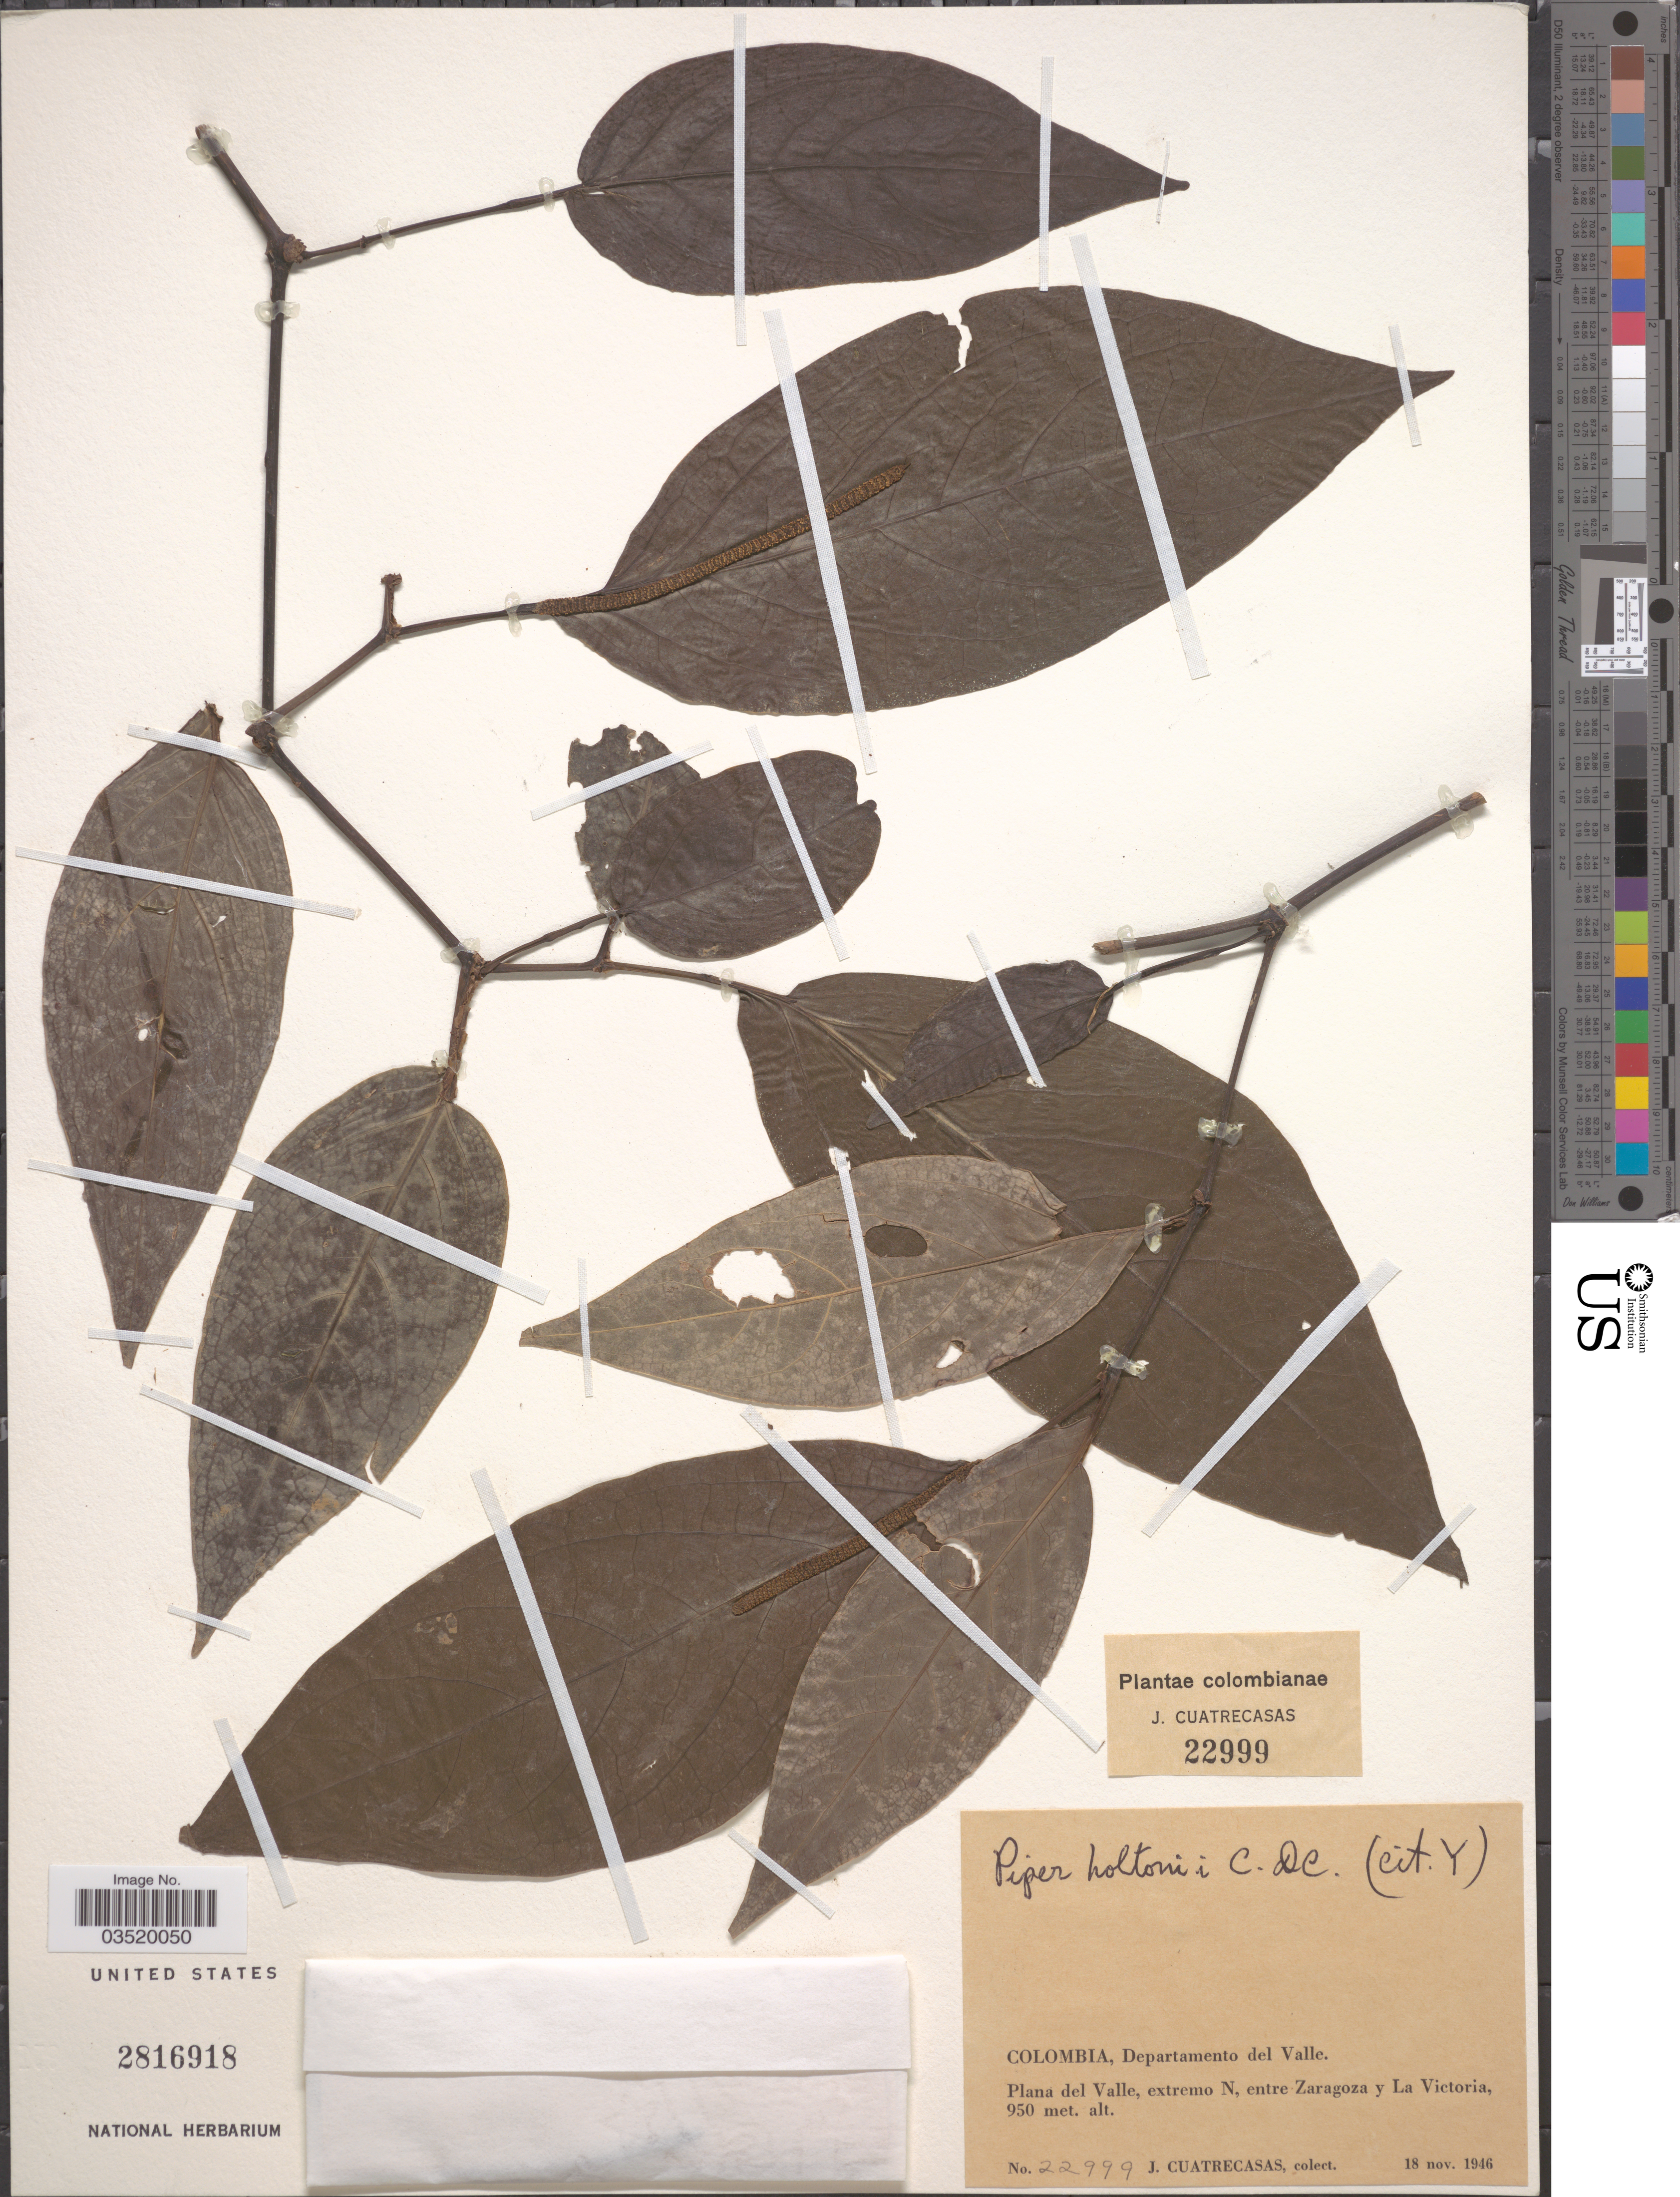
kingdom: Plantae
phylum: Tracheophyta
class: Magnoliopsida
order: Piperales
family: Piperaceae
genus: Piper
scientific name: Piper holtonii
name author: Trel.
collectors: J. Cuatrecasas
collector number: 22999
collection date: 1946-11-18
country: Colombia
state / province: Valle del Cauca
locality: Departamento del Valle. Plana del Valle, extremo N, entre Zaragoza y La Victoria.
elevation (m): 950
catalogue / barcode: US 2816918